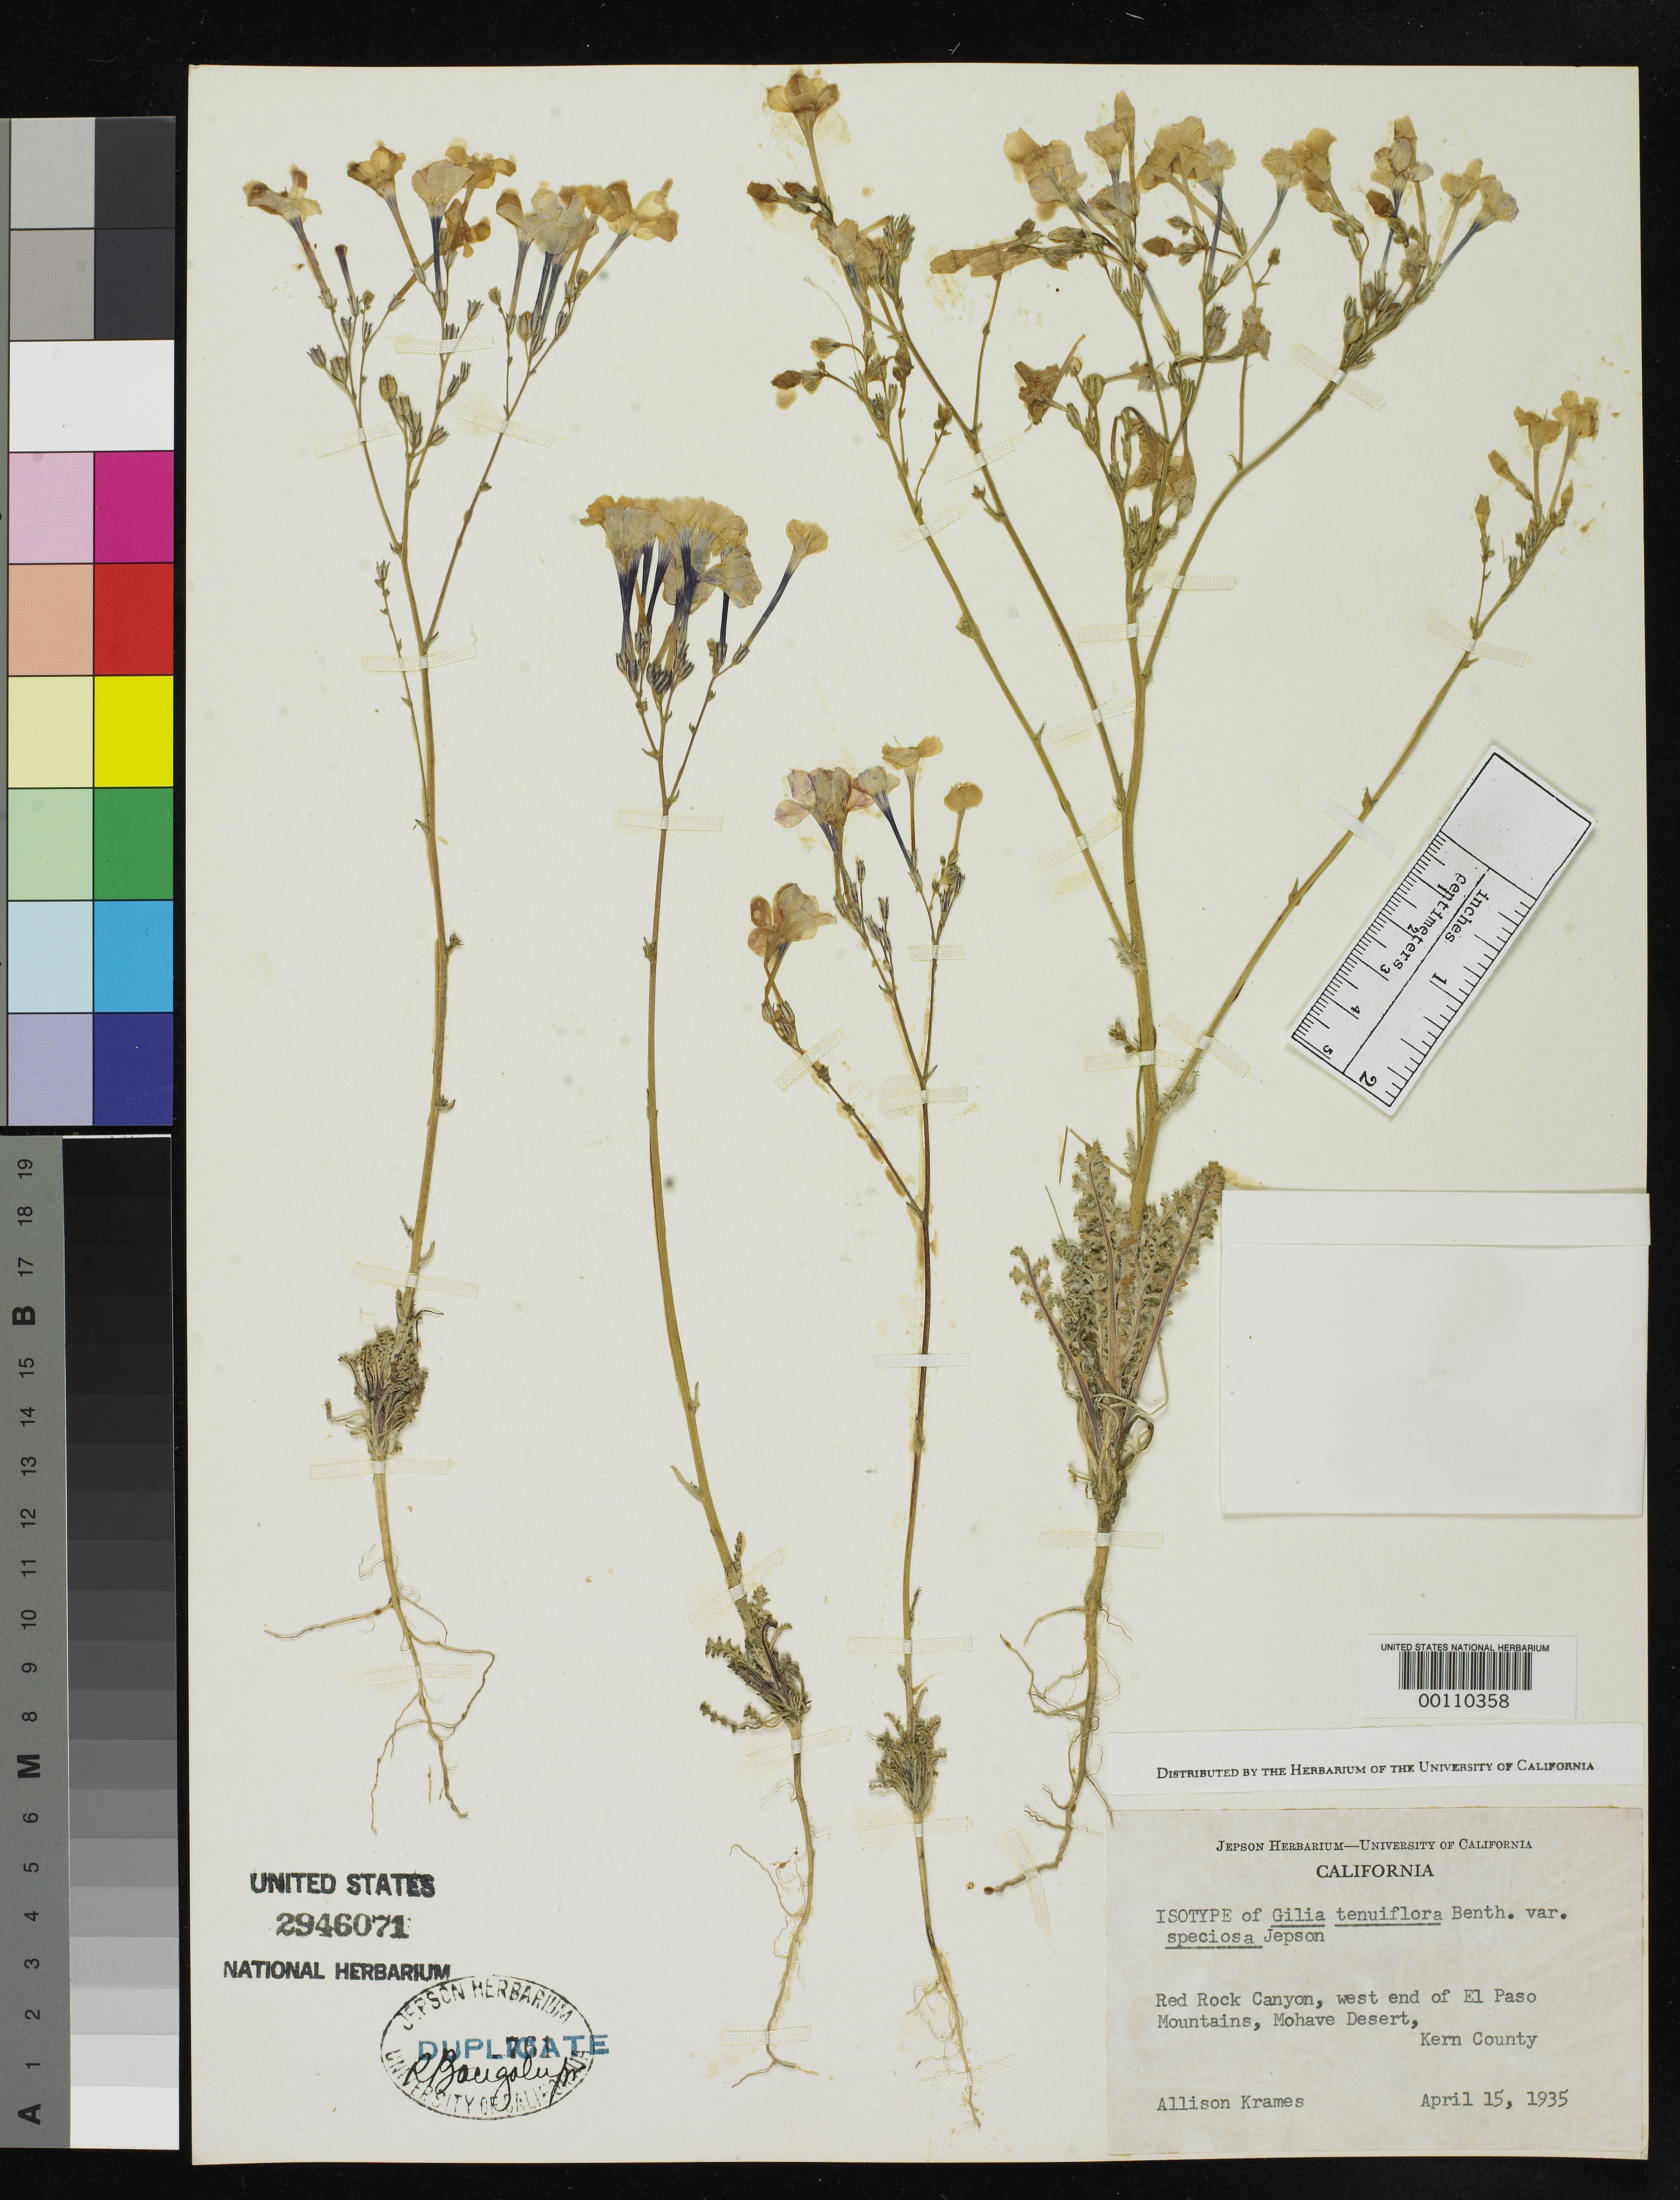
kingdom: Plantae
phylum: Tracheophyta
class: Magnoliopsida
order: Ericales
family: Polemoniaceae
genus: Gilia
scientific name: Gilia tenuiflora var. speciosa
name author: Jeps.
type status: Isotype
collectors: A. Krames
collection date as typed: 15 Apr 1935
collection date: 1935-04-15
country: United States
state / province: California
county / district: Kern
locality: Mohave Desert, El Paso Mts., Red Rock Canyon.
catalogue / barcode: US 2946071